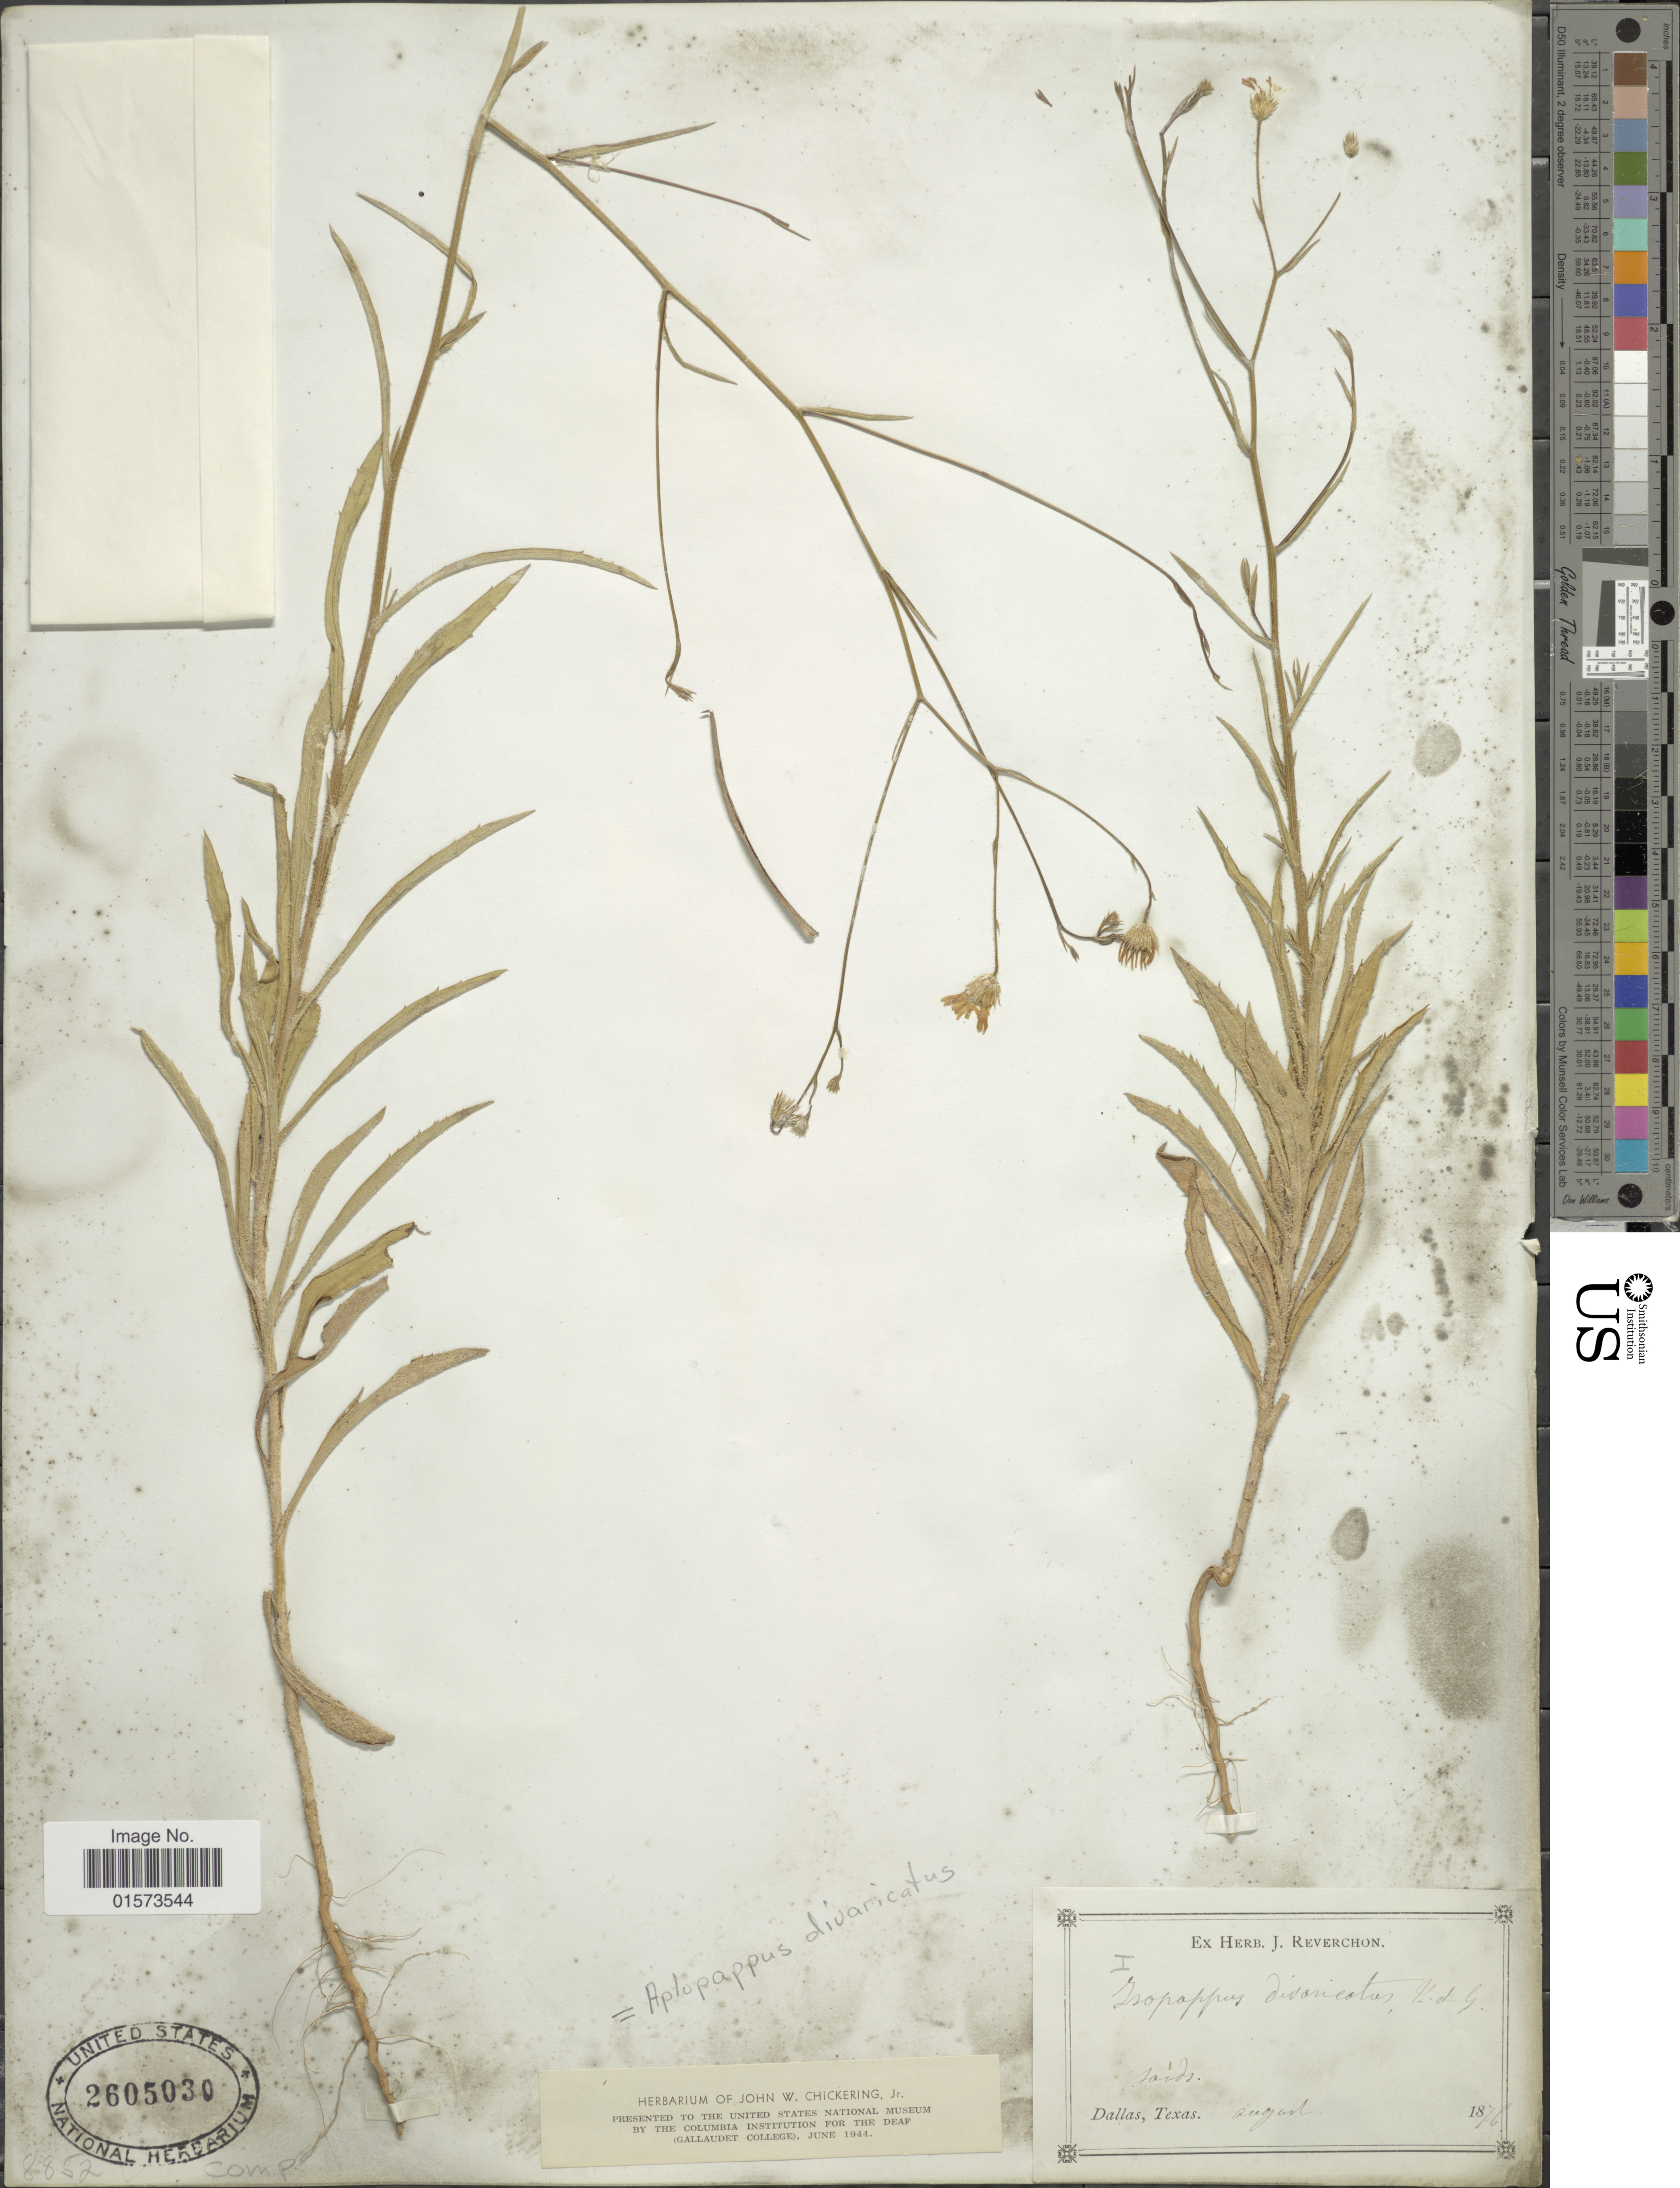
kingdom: Plantae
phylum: Tracheophyta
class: Magnoliopsida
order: Asterales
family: Asteraceae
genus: Croptilon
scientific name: Croptilon divaricatum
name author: (Nutt.) Raf.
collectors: ex herb. J. Reverchon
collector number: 1?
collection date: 1876-08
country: United States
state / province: Texas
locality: Dallas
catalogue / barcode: US 2605030